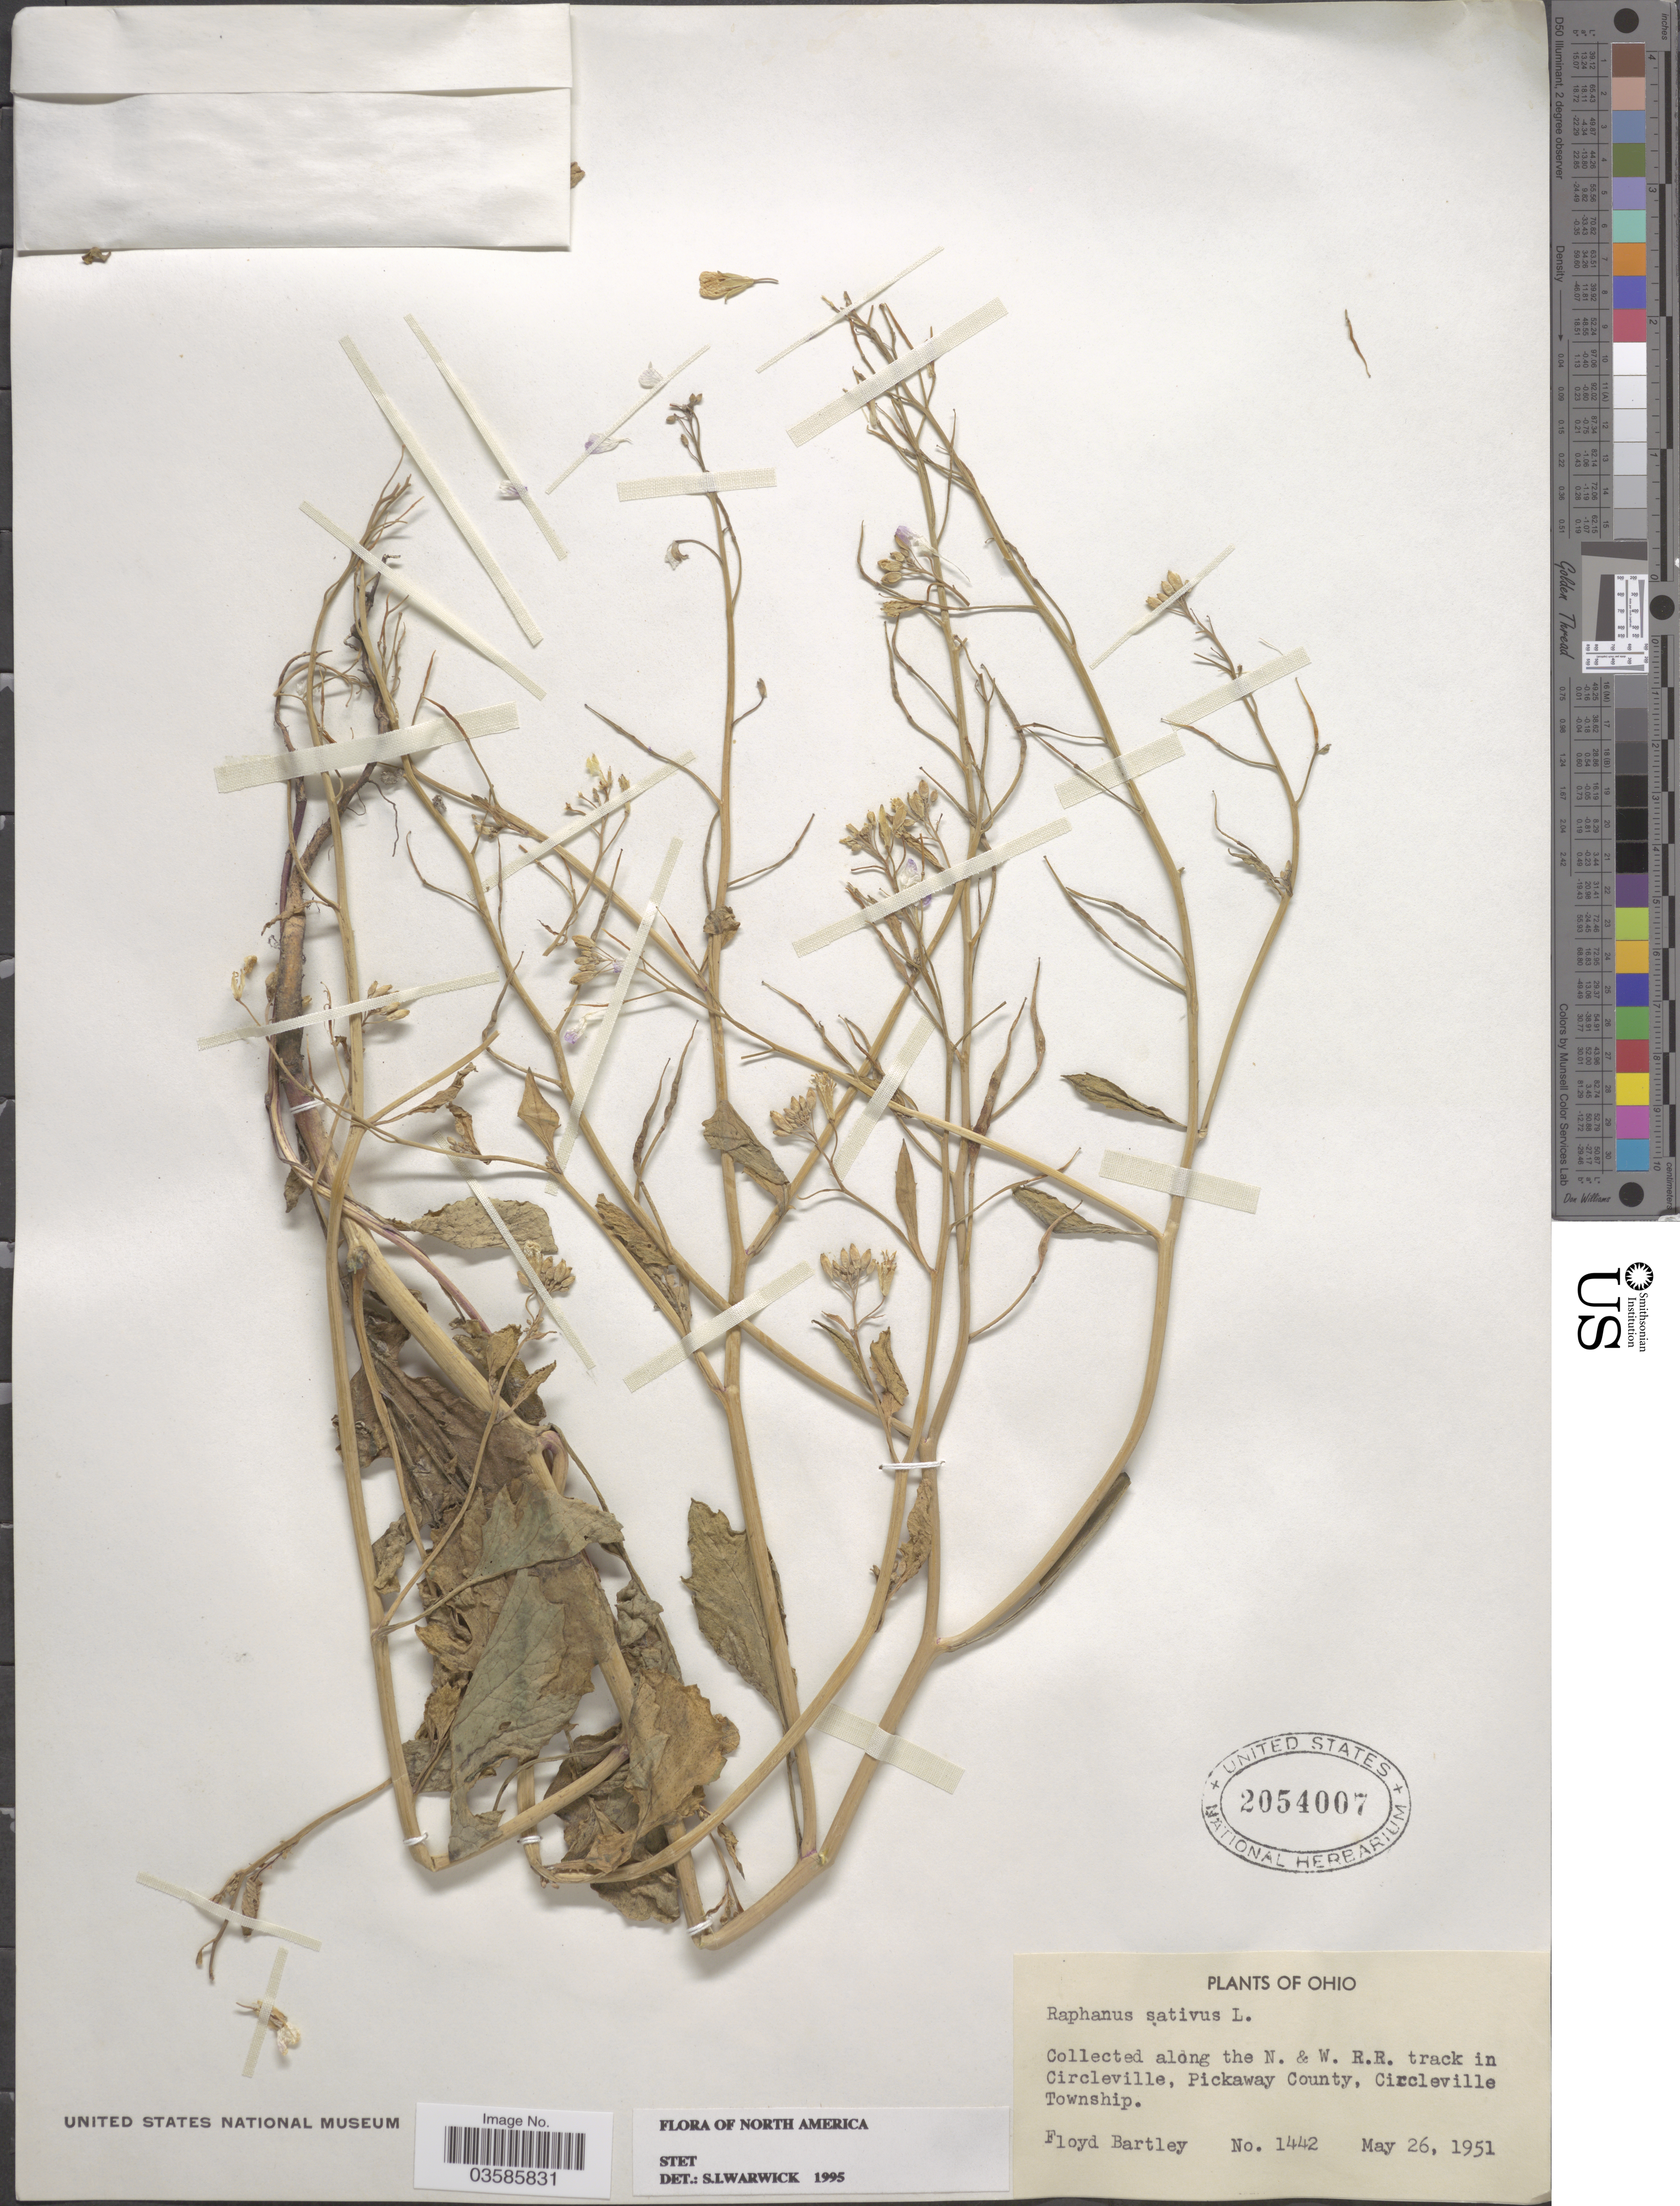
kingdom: Plantae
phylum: Tracheophyta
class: Magnoliopsida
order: Brassicales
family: Brassicaceae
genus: Raphanus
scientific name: Raphanus sativus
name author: L.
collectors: F. Bartley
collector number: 1442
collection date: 1951-05-26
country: United States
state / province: Ohio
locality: Collected along the N. & W. R.R. track in Circleville, Pickaway County, Circleville Township.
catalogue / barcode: US 2054007